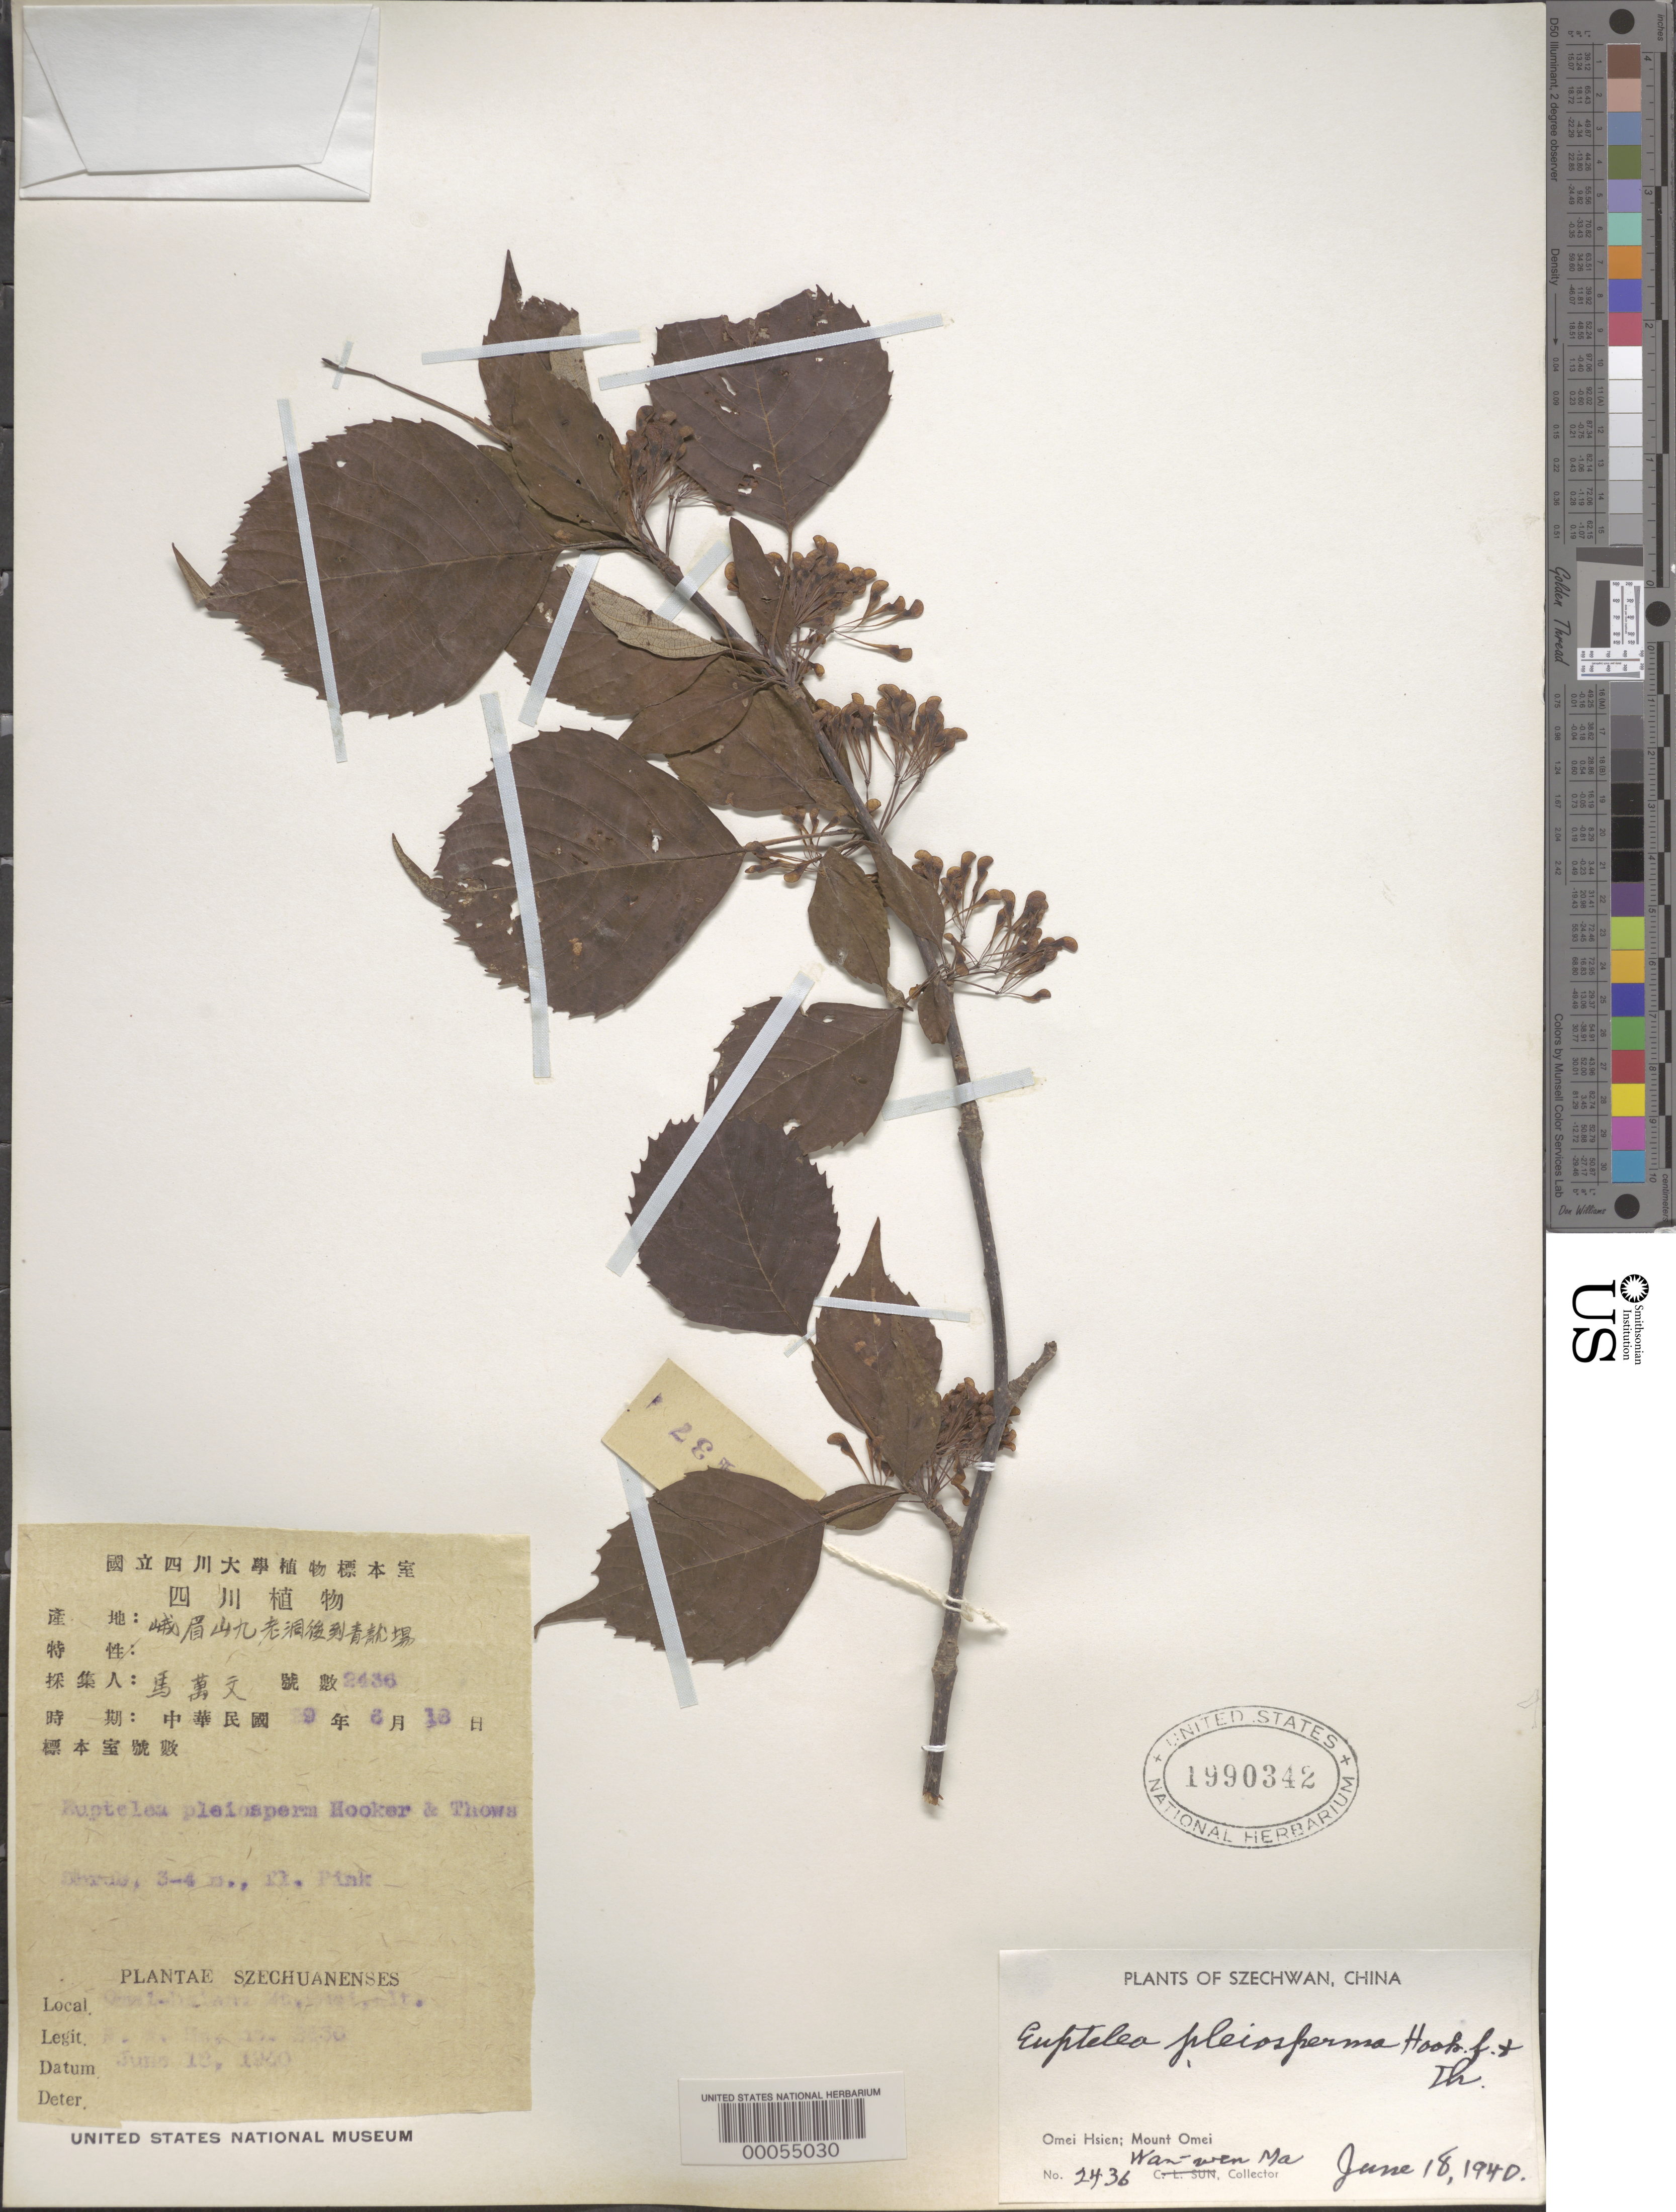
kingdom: Plantae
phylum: Tracheophyta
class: Magnoliopsida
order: Ranunculales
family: Eupteleaceae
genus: Euptelea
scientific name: Euptelea pleiosperma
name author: Hook. f. & Thomson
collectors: W. Ma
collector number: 2436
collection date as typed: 18 Jun 1940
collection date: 1940-06-18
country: China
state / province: Sichuan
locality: Omei-hsien: mt. omei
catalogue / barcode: US 1990342